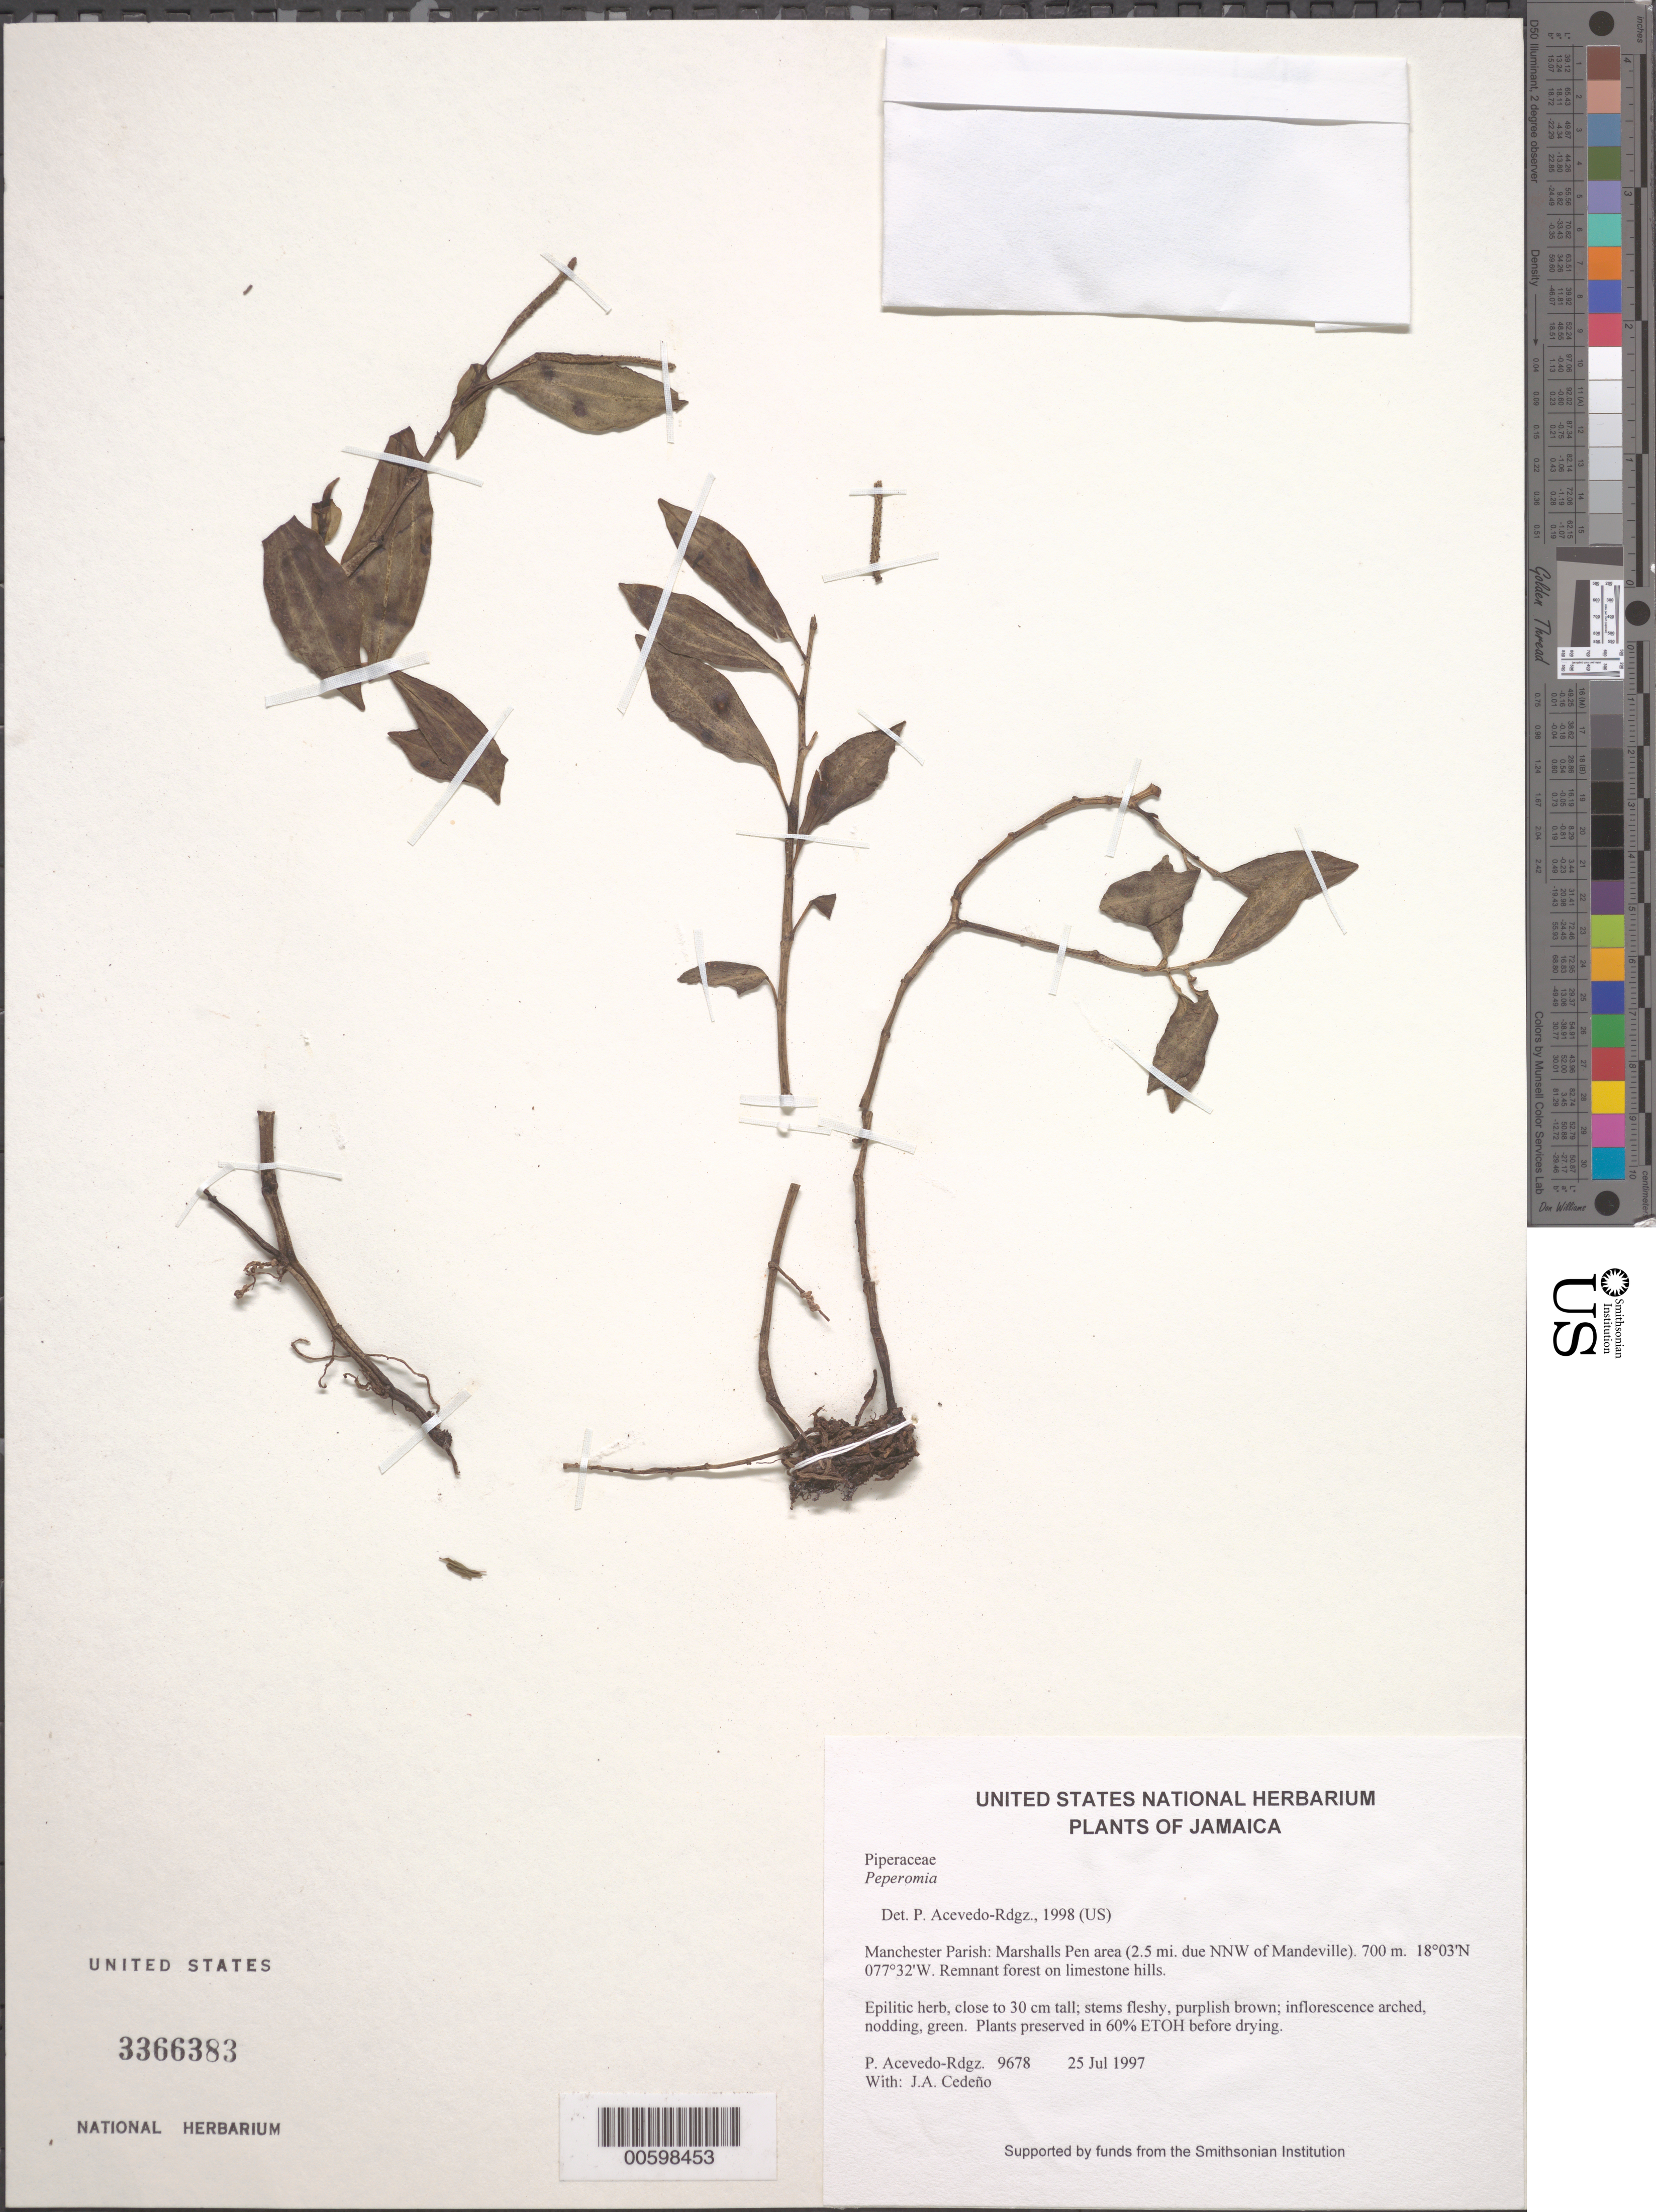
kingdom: Plantae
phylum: Tracheophyta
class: Magnoliopsida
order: Piperales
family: Piperaceae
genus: Peperomia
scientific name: Peperomia sp.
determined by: Acevedo-Rodríguez, P., (BOT), Smithsonian Institution - National Museum of Natural History (UNITED STATES)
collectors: P. Acevedo-Rodr. & J. A. Cedeño M.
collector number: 9678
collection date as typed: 25 Jul 1997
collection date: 1997-07-25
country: Jamaica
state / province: Manchester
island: Jamaica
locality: Manchester Parish: Marshalls Pen area (2.5 mi. due NNW of Mandeville).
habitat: Remnant forest on limestone hills.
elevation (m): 700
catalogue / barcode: US 3366383